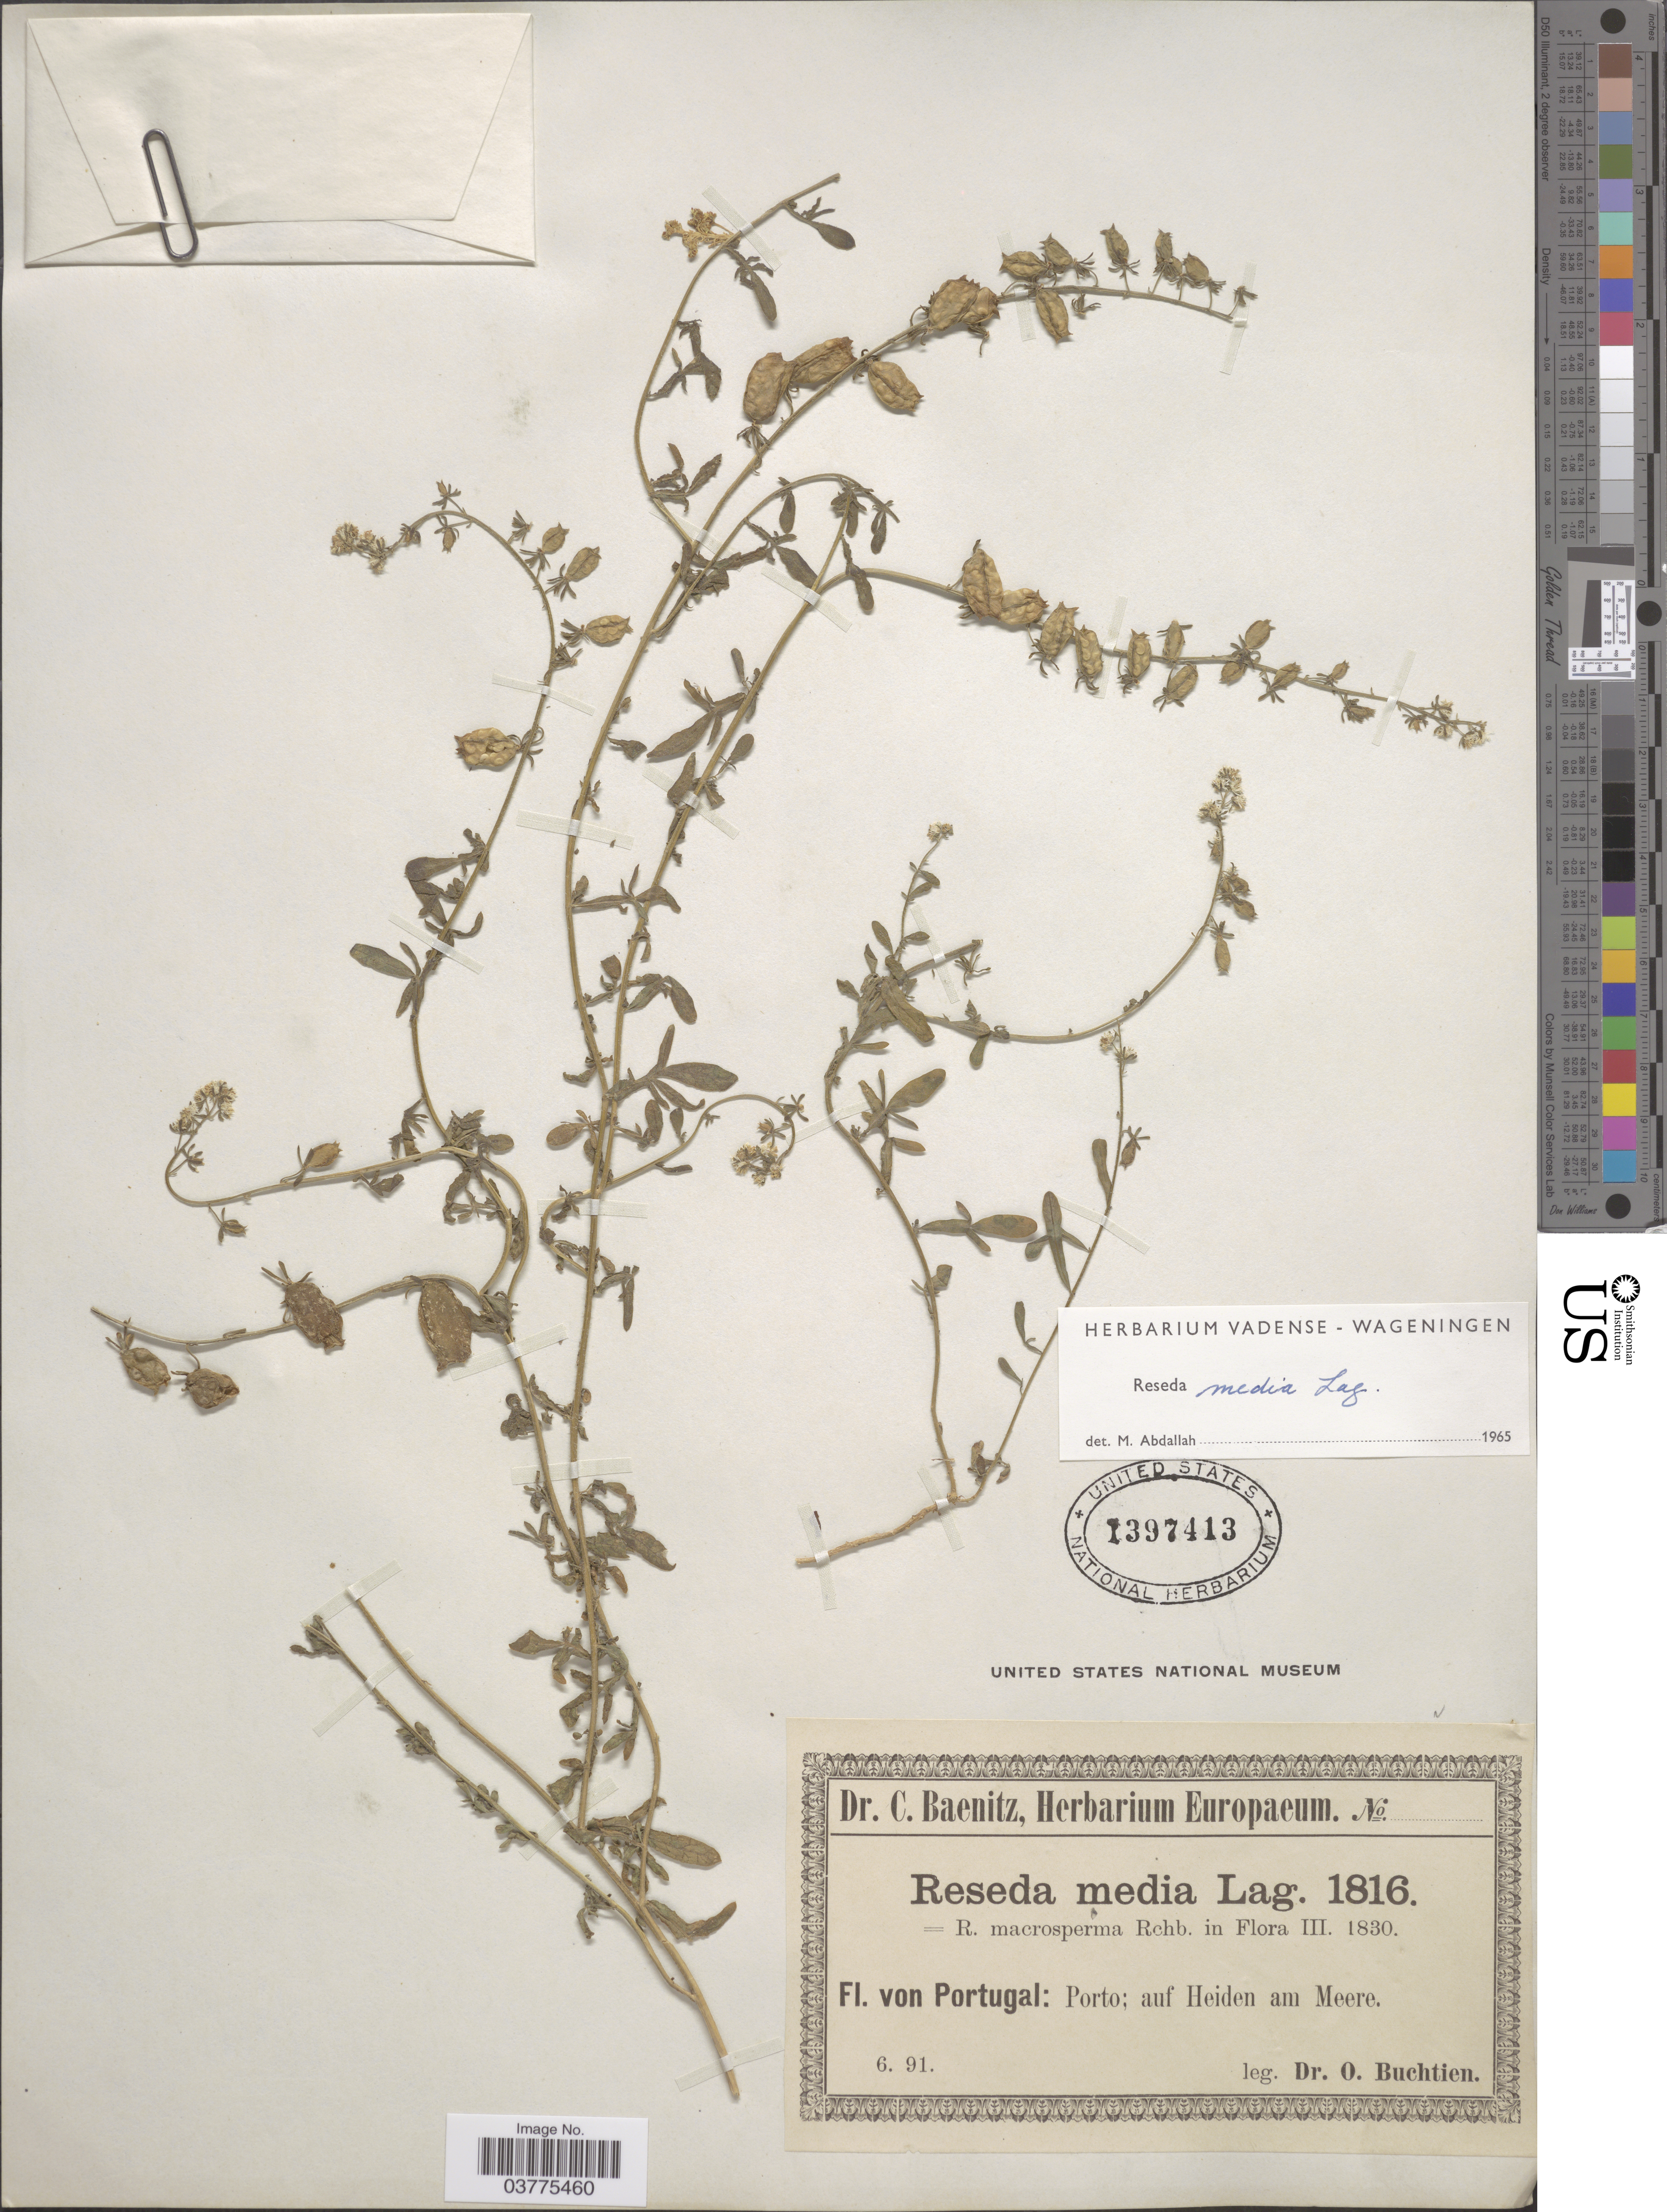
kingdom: Plantae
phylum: Tracheophyta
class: Magnoliopsida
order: Brassicales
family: Resedaceae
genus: Reseda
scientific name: Reseda media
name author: Lag.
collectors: O. Buchtein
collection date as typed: Transcribed d/m/y: /6/91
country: Portugal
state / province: Porto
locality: Auf Heiden am Meere.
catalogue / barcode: US 1397413